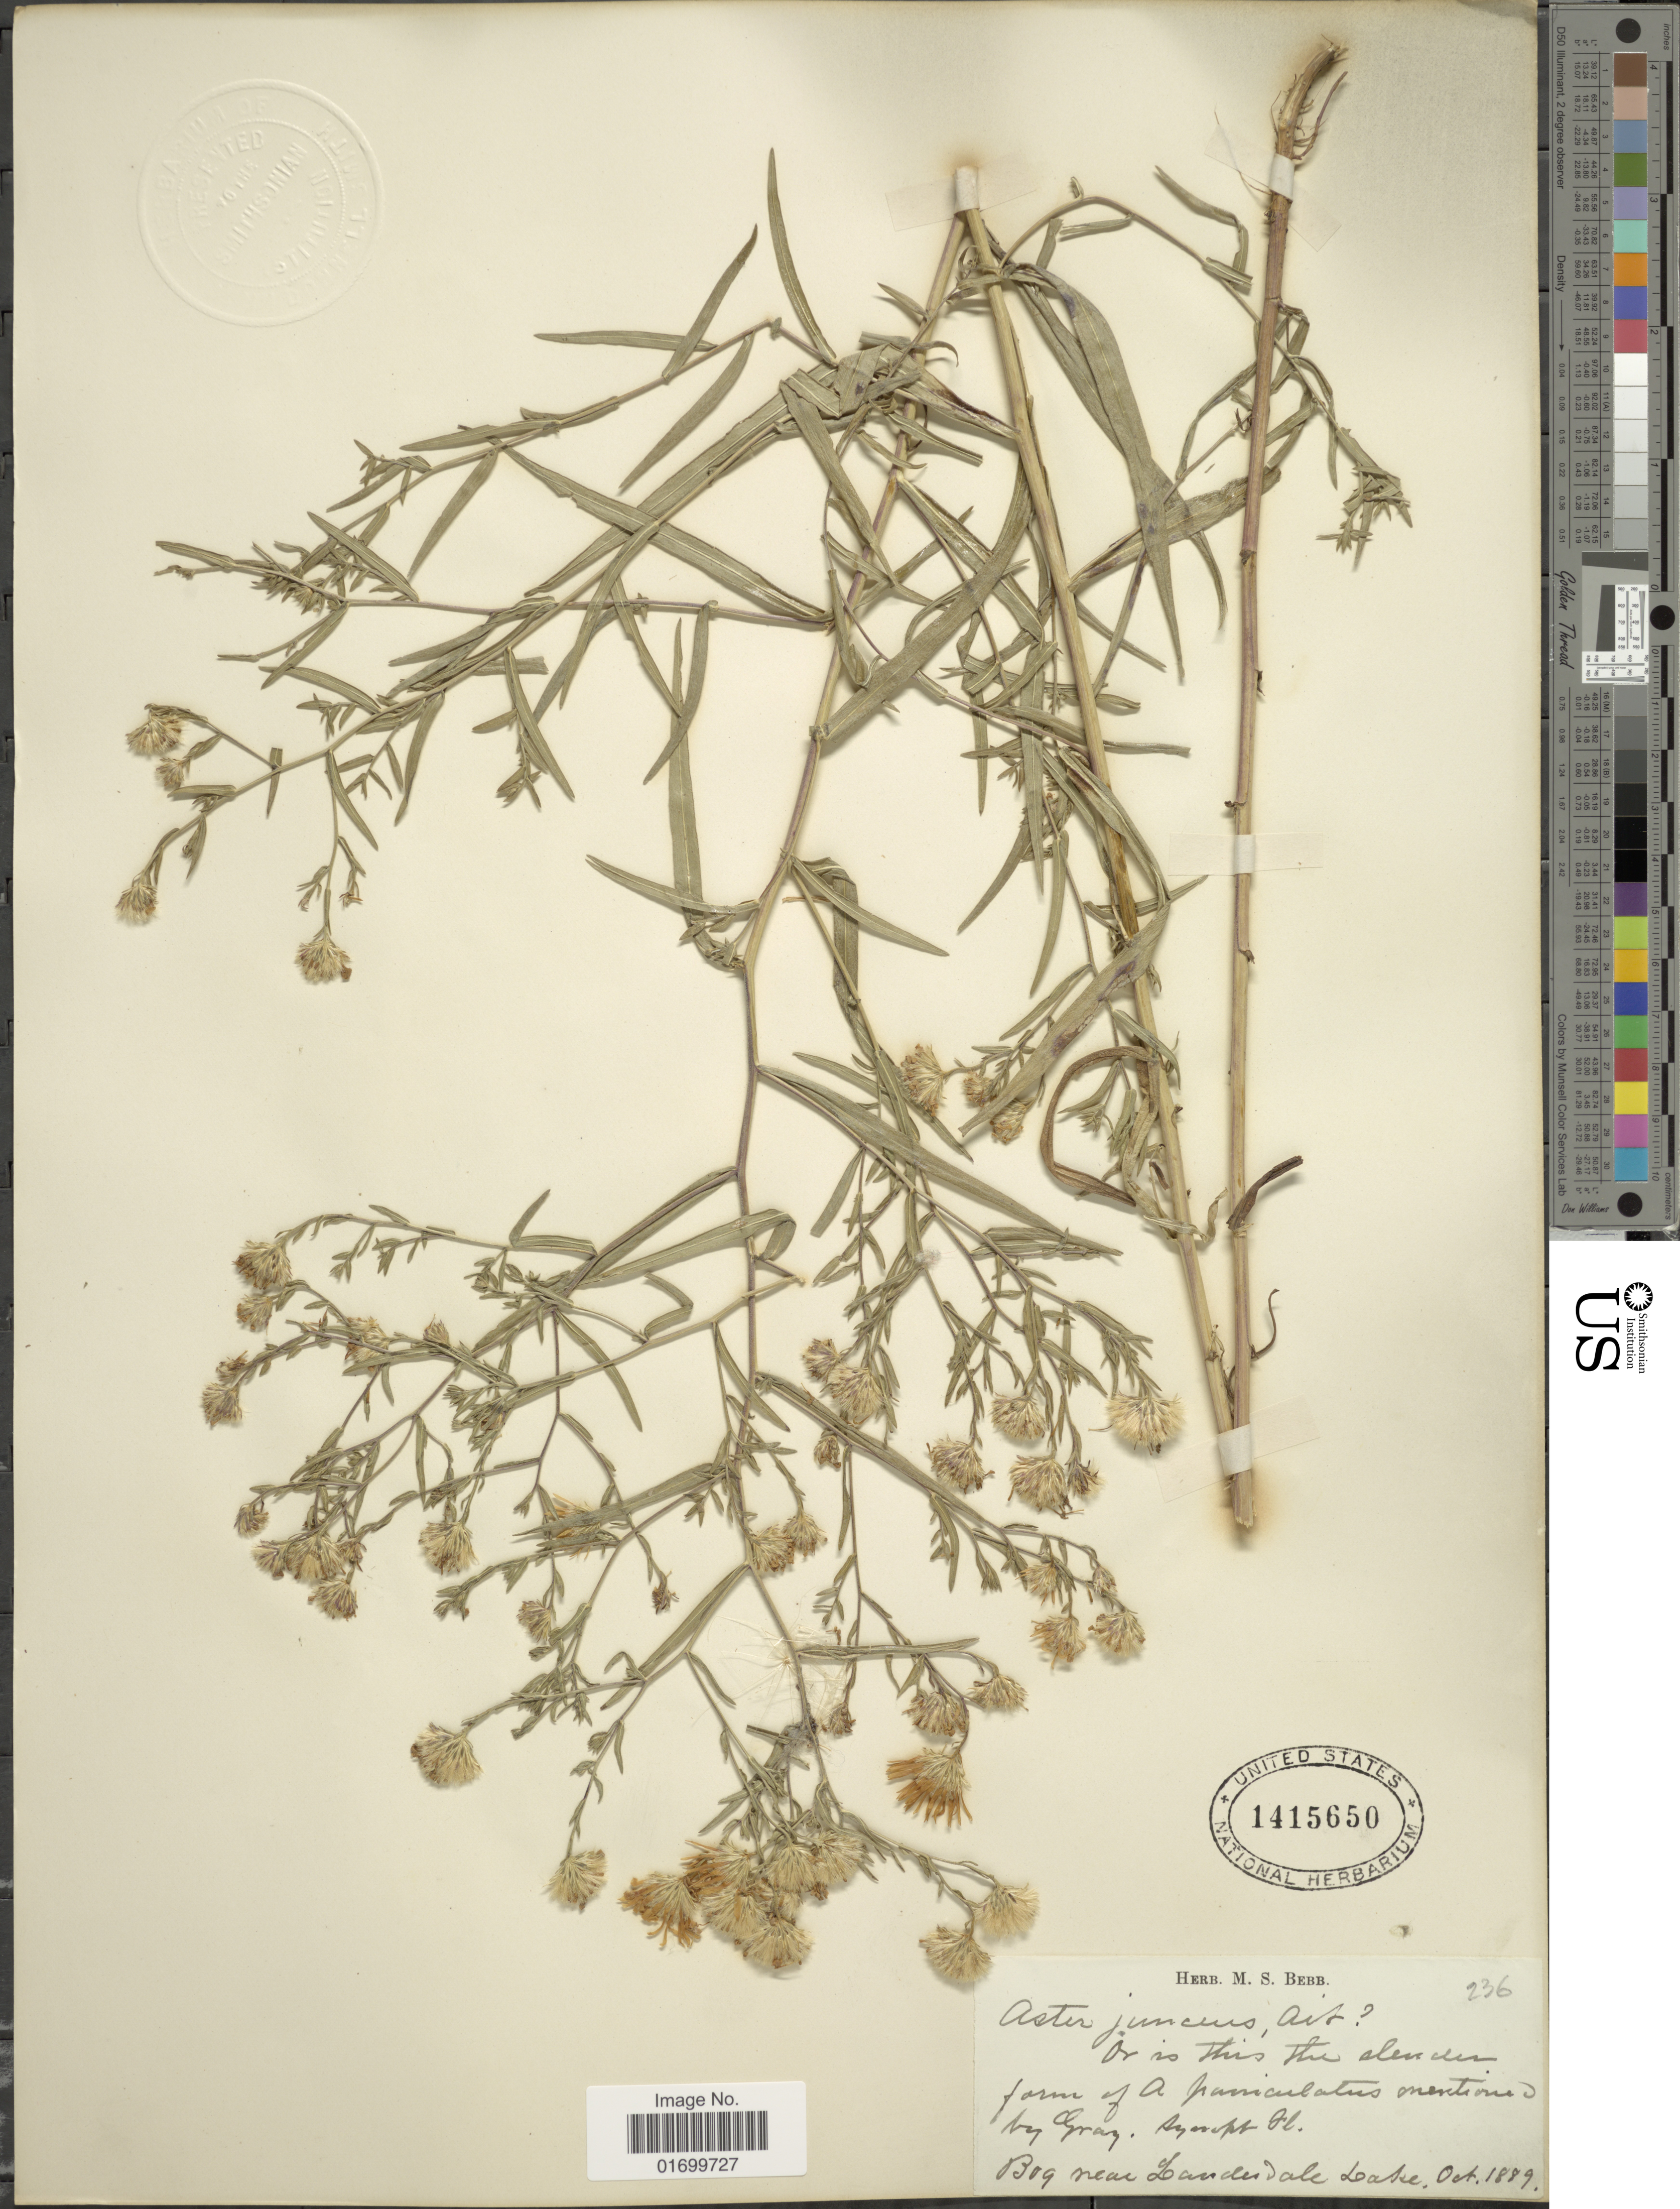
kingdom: Plantae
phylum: Tracheophyta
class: Magnoliopsida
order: Asterales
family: Asteraceae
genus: Symphyotrichum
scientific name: Symphyotrichum boreale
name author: (Torr. & A. Gray) Á. Löve & D. Löve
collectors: ex Herb. M. S. Bebb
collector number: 236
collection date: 1889-10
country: United States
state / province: Illinois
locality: Bog near Laudersdale Lake.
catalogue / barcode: US 1415650